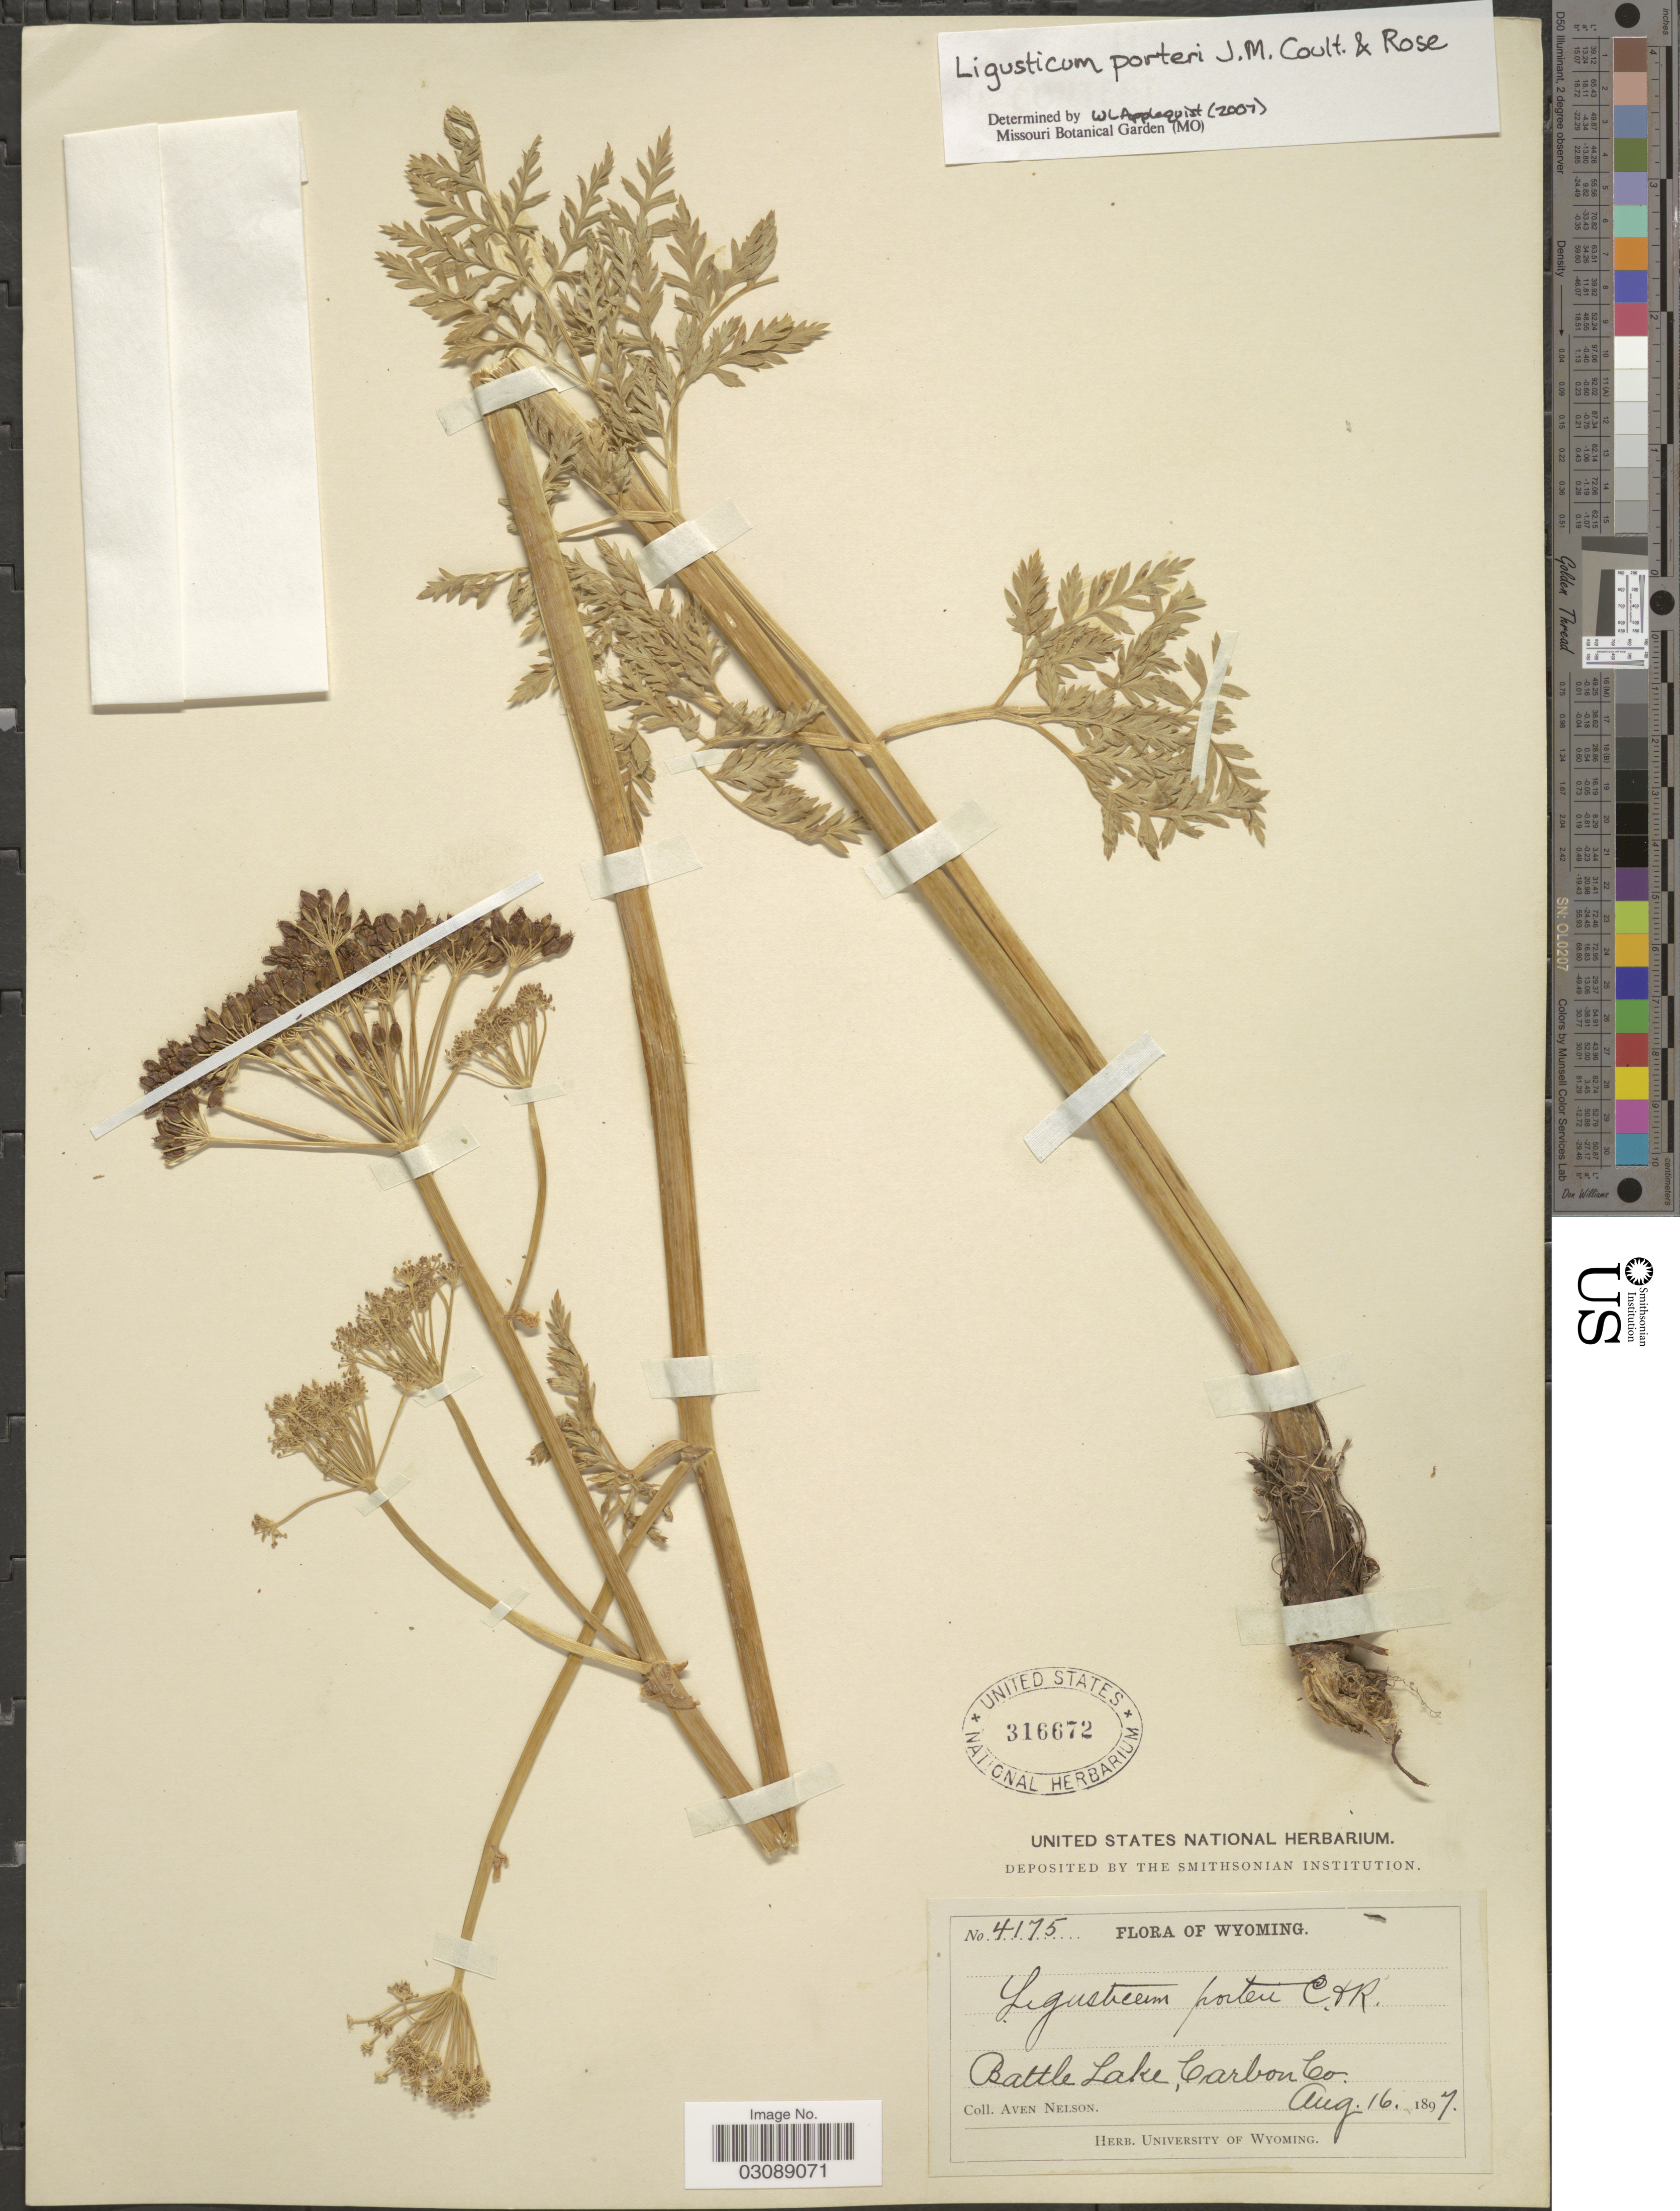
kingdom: Plantae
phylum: Tracheophyta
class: Magnoliopsida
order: Apiales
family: Apiaceae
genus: Ligusticum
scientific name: Ligusticum porteri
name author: J.M. Coult. & Rose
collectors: A. Nelson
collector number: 4175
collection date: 1897-08-16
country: United States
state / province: Wyoming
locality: Battle Lake, Carbon Co.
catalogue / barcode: US 316672